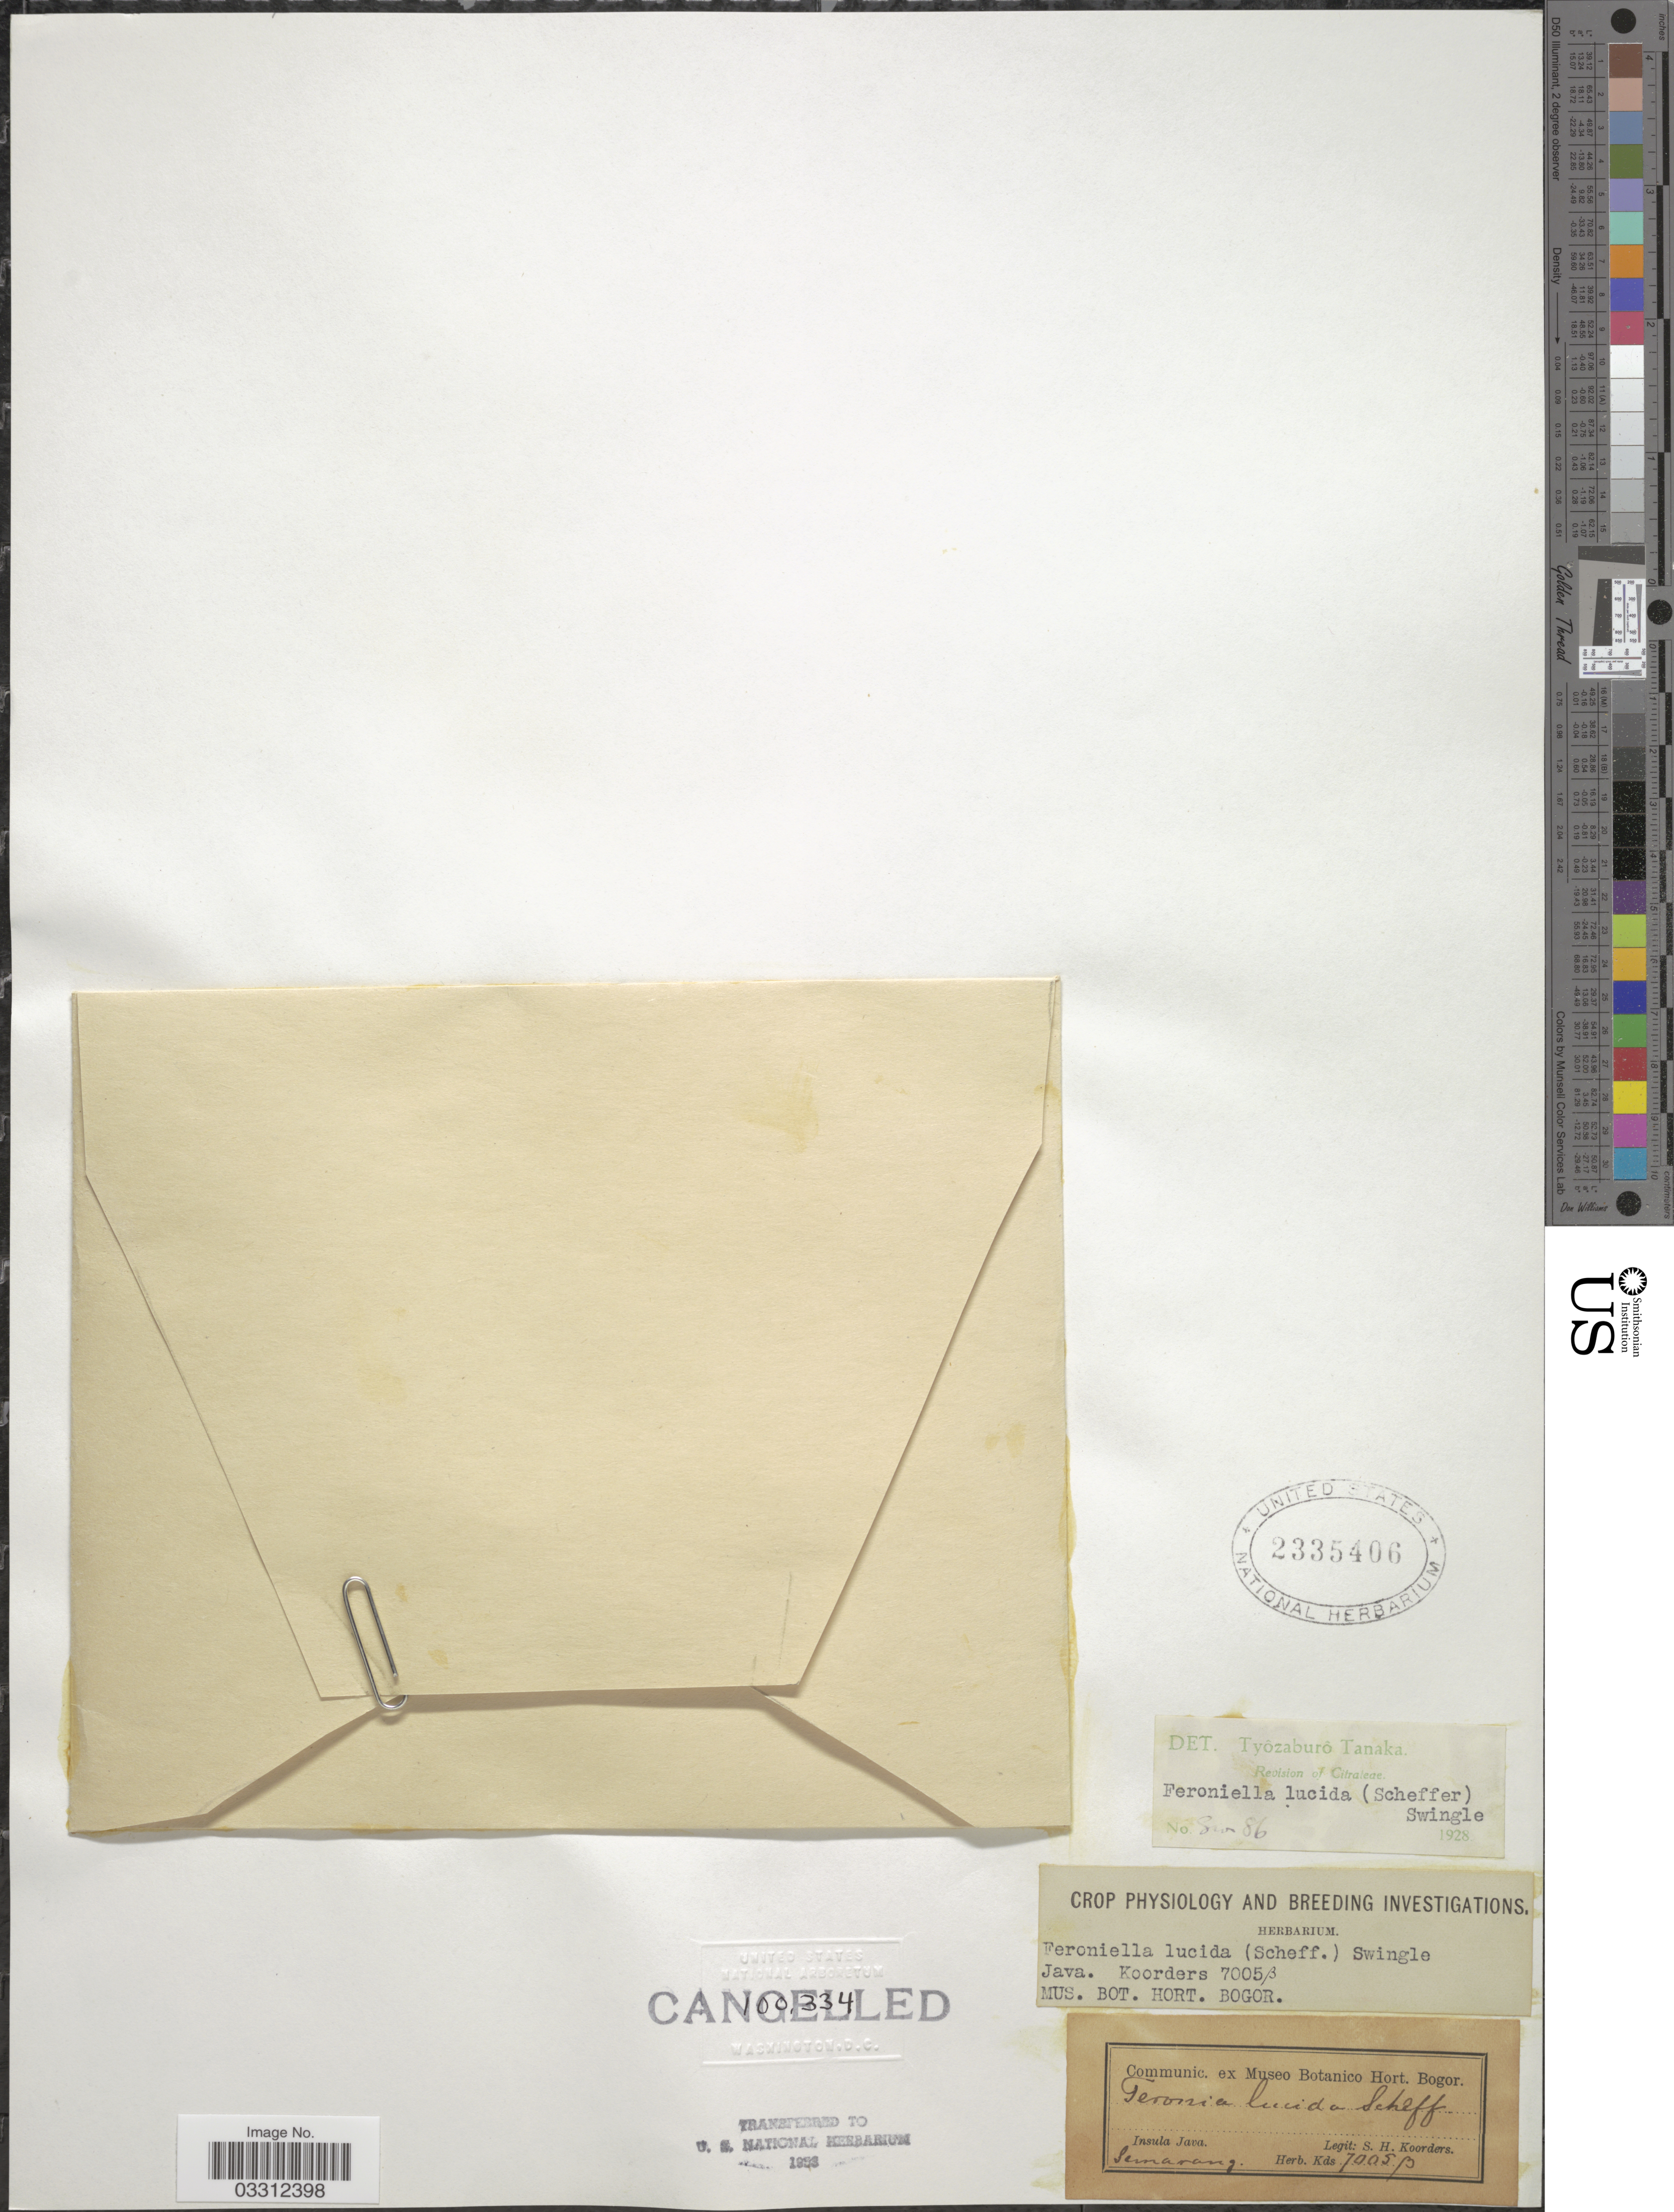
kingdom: Plantae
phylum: Tracheophyta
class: Magnoliopsida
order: Sapindales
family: Rutaceae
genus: Feroniella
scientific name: Feroniella lucida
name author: Swingle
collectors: S. H. Koorders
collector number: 7005/ß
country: Indonesia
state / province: Java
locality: Mus. Bot. Hort. Bogor [unsure placement] Insula Java. Semarang.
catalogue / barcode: US 2335406